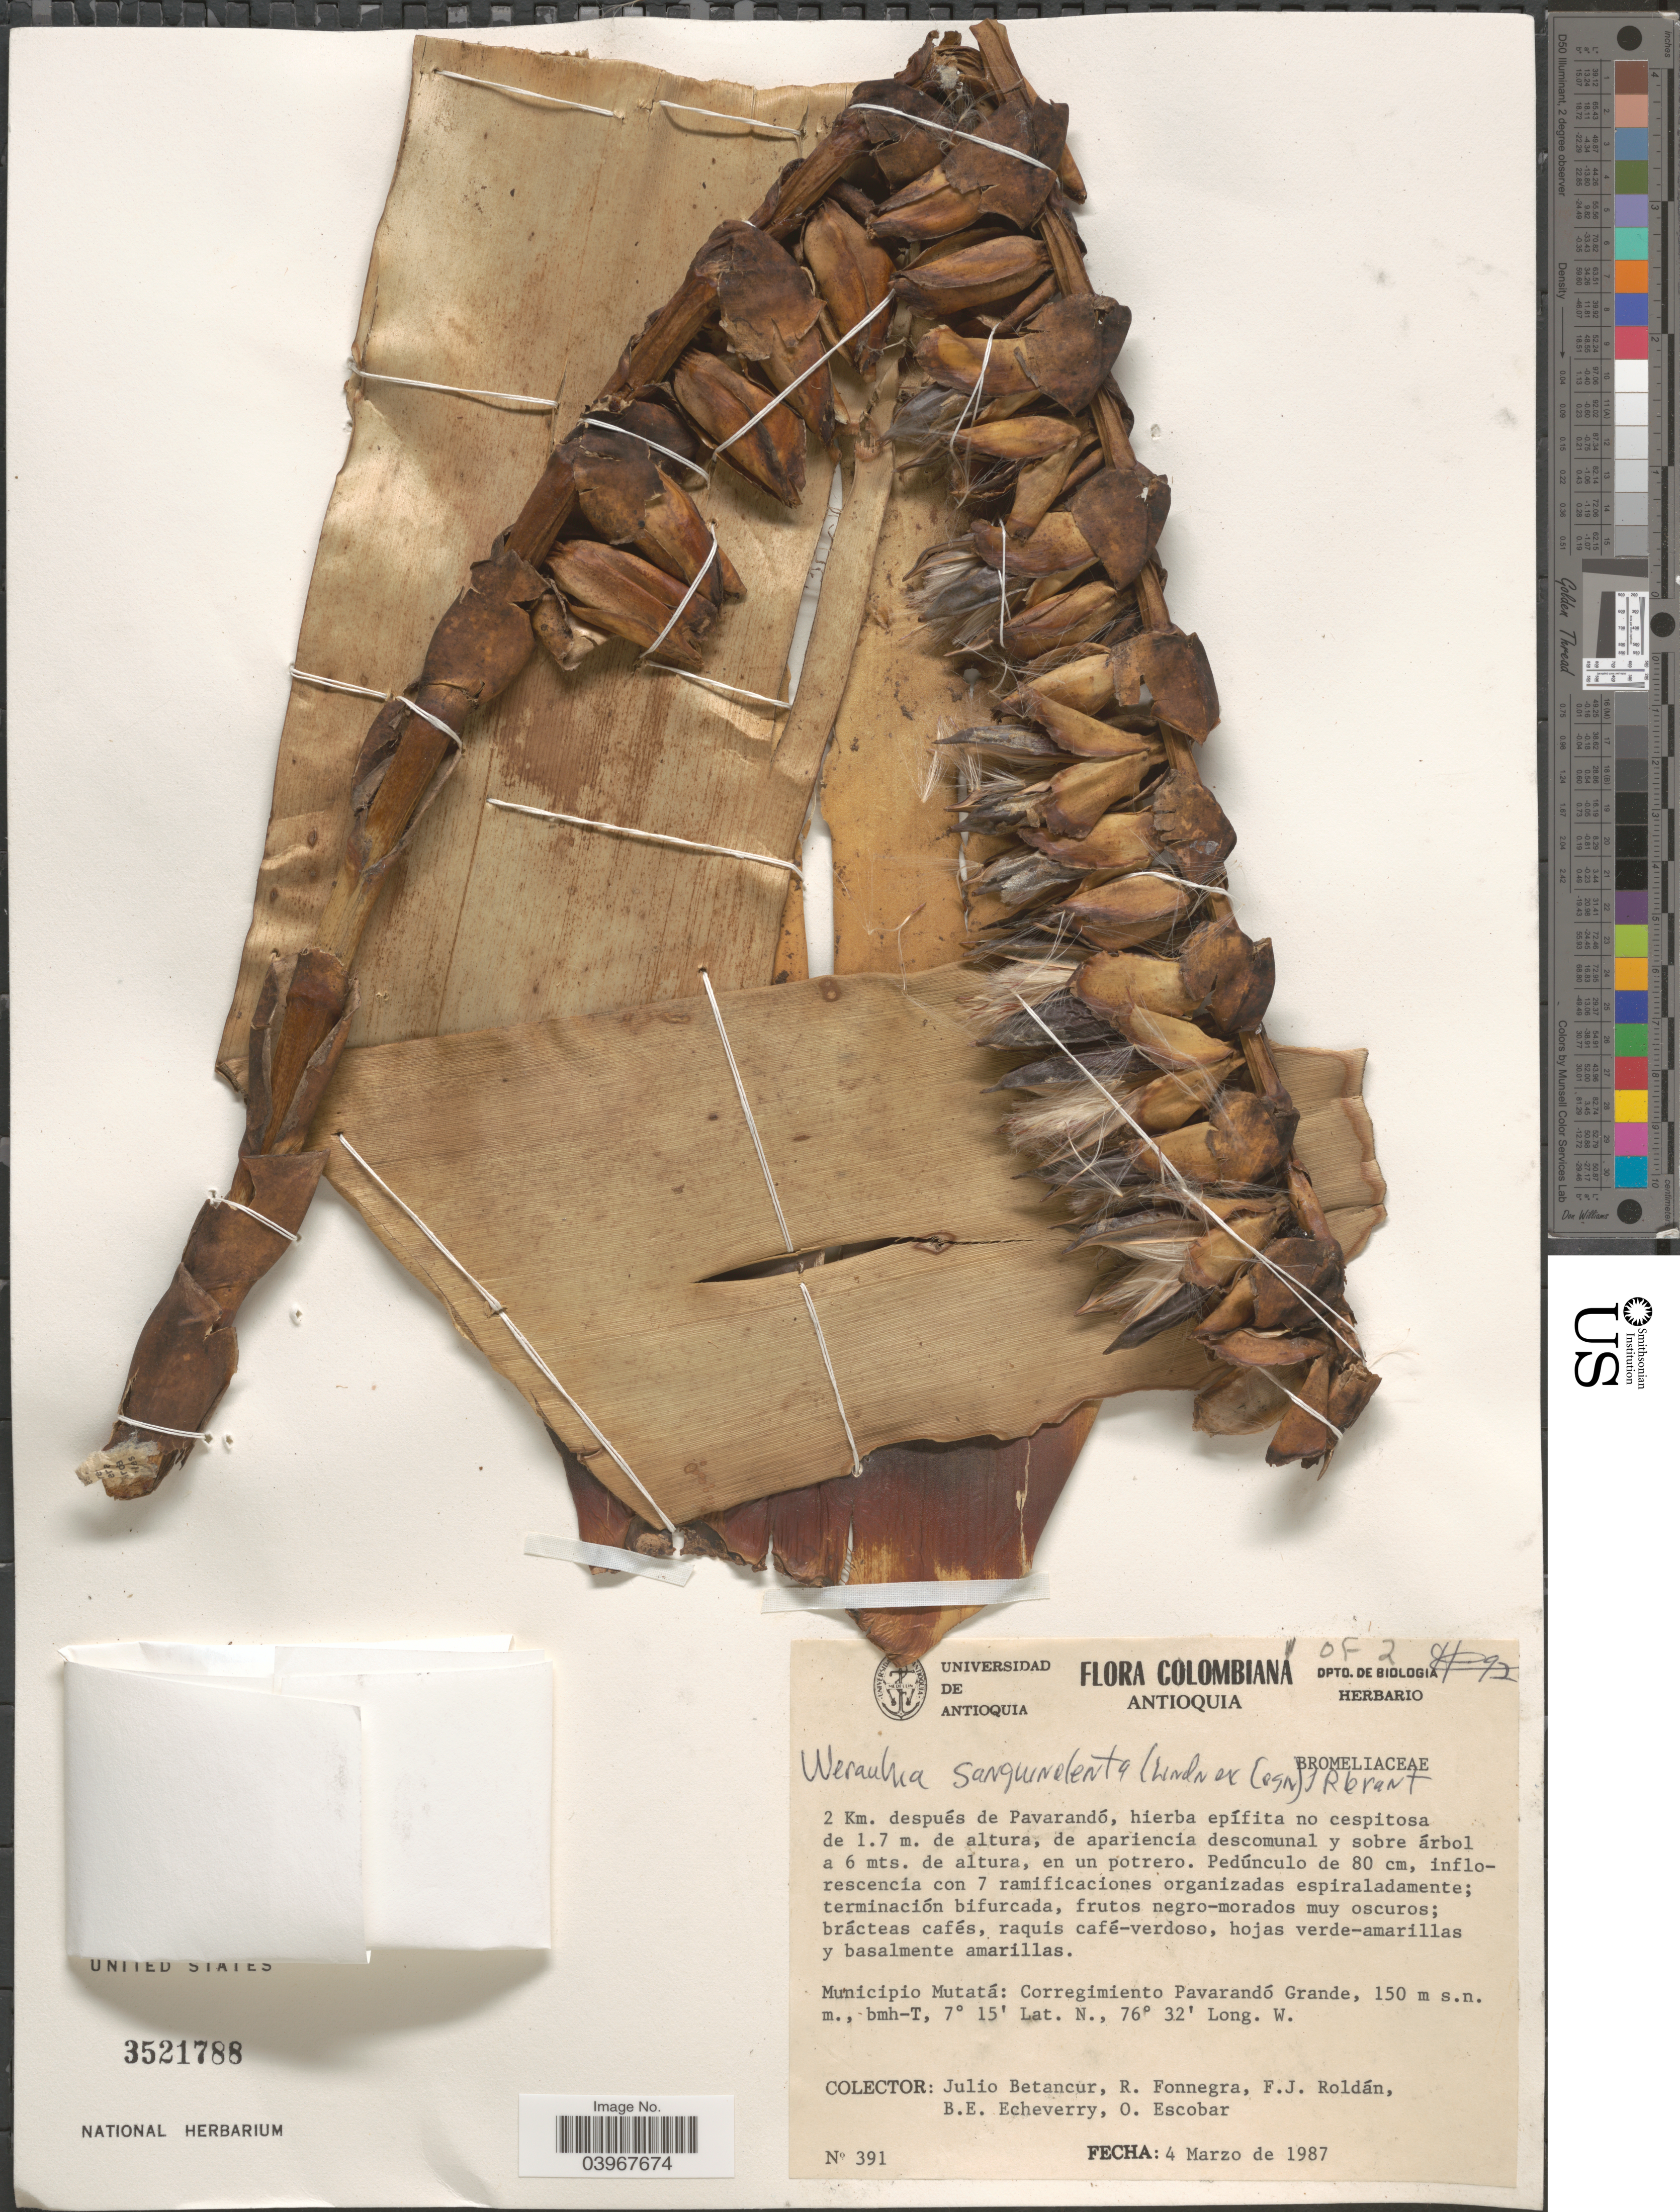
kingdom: Plantae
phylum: Tracheophyta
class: Liliopsida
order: Poales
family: Bromeliaceae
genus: Werauhia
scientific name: Werauhia sanguinolenta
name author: (Cogn. & Marchal) J.R. Grant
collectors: J. Betancur, R. Fonnegra, F. J. Roldán, B. Echeverry & O. Escobar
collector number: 391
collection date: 1987-03-04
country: Colombia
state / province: Antioquia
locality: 2 Km. después de Pavarandó. Municipio Mutatá: Corregimiento Pavarandó Grande.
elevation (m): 150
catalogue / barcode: US 3521788